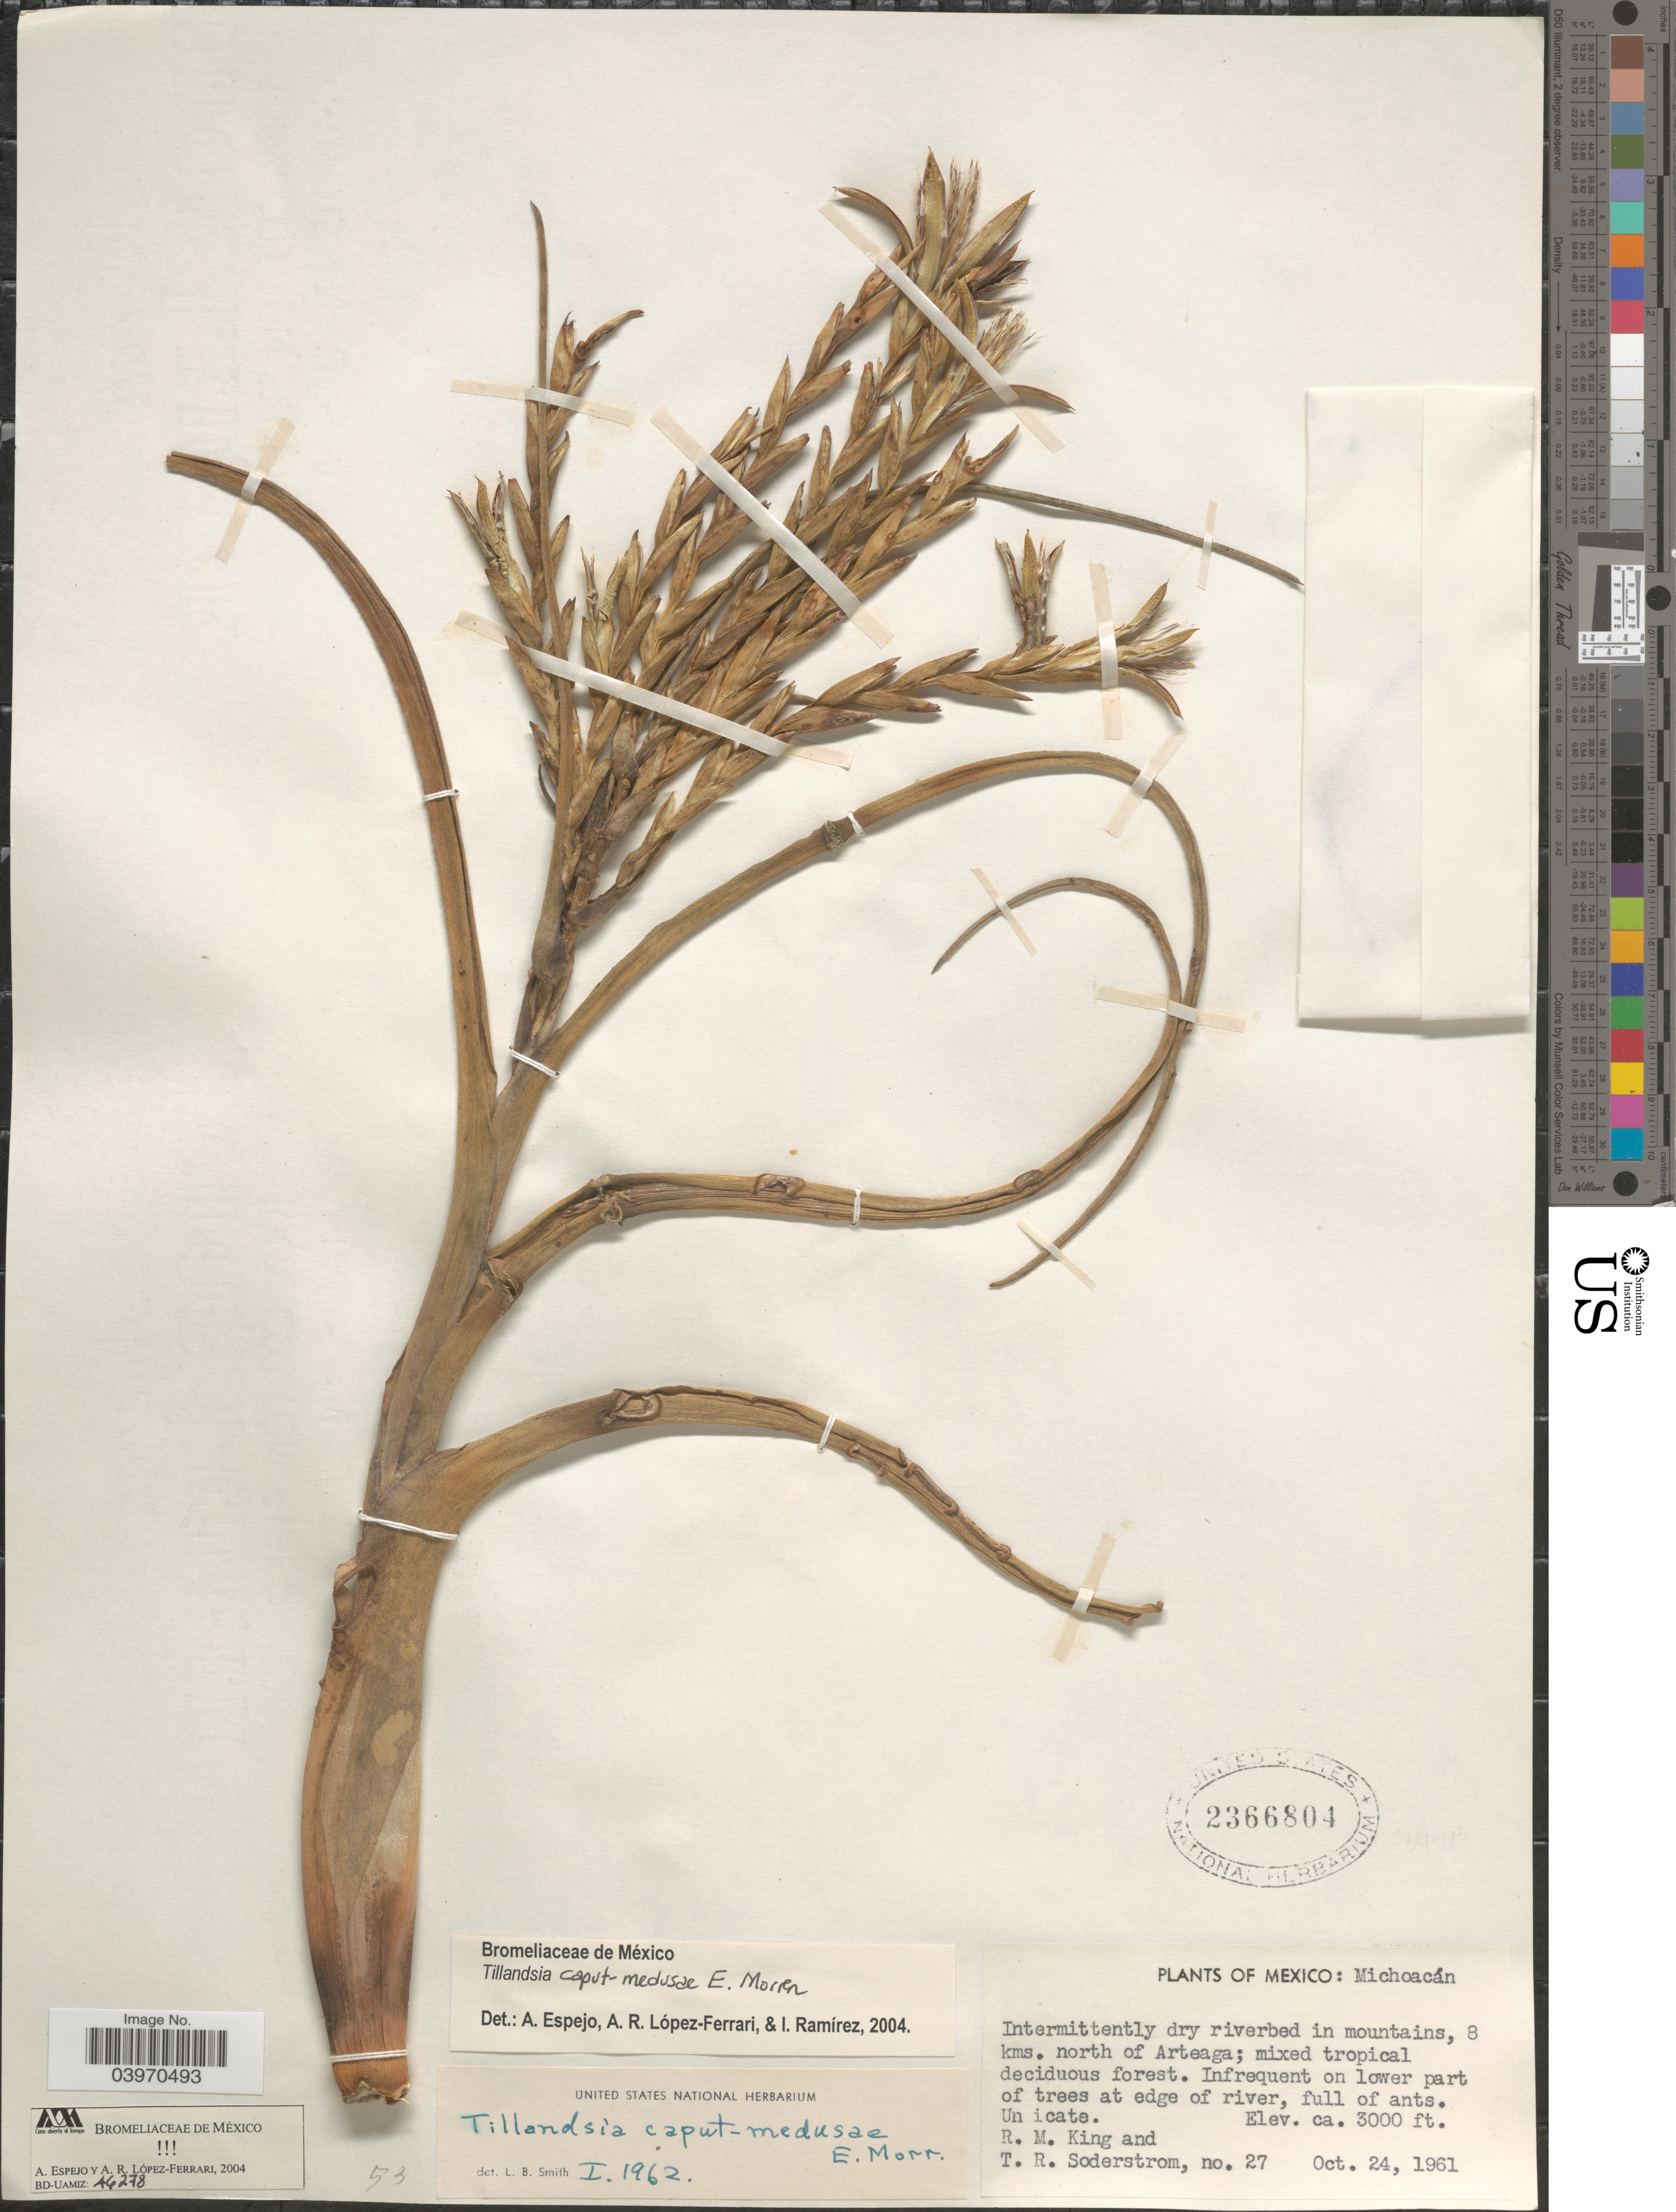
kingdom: Plantae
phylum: Tracheophyta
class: Liliopsida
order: Poales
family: Bromeliaceae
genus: Tillandsia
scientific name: Tillandsia caput-medusae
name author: É. Morren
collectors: R. M. King & T. R. Soderstrom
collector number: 27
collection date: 1961-10-24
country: Mexico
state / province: Michoacán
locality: Intermittently dry riverbed in mountains, 8 kms. north of Arteaga. On lower part of trees at edge of river.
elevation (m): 914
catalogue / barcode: US 2366804